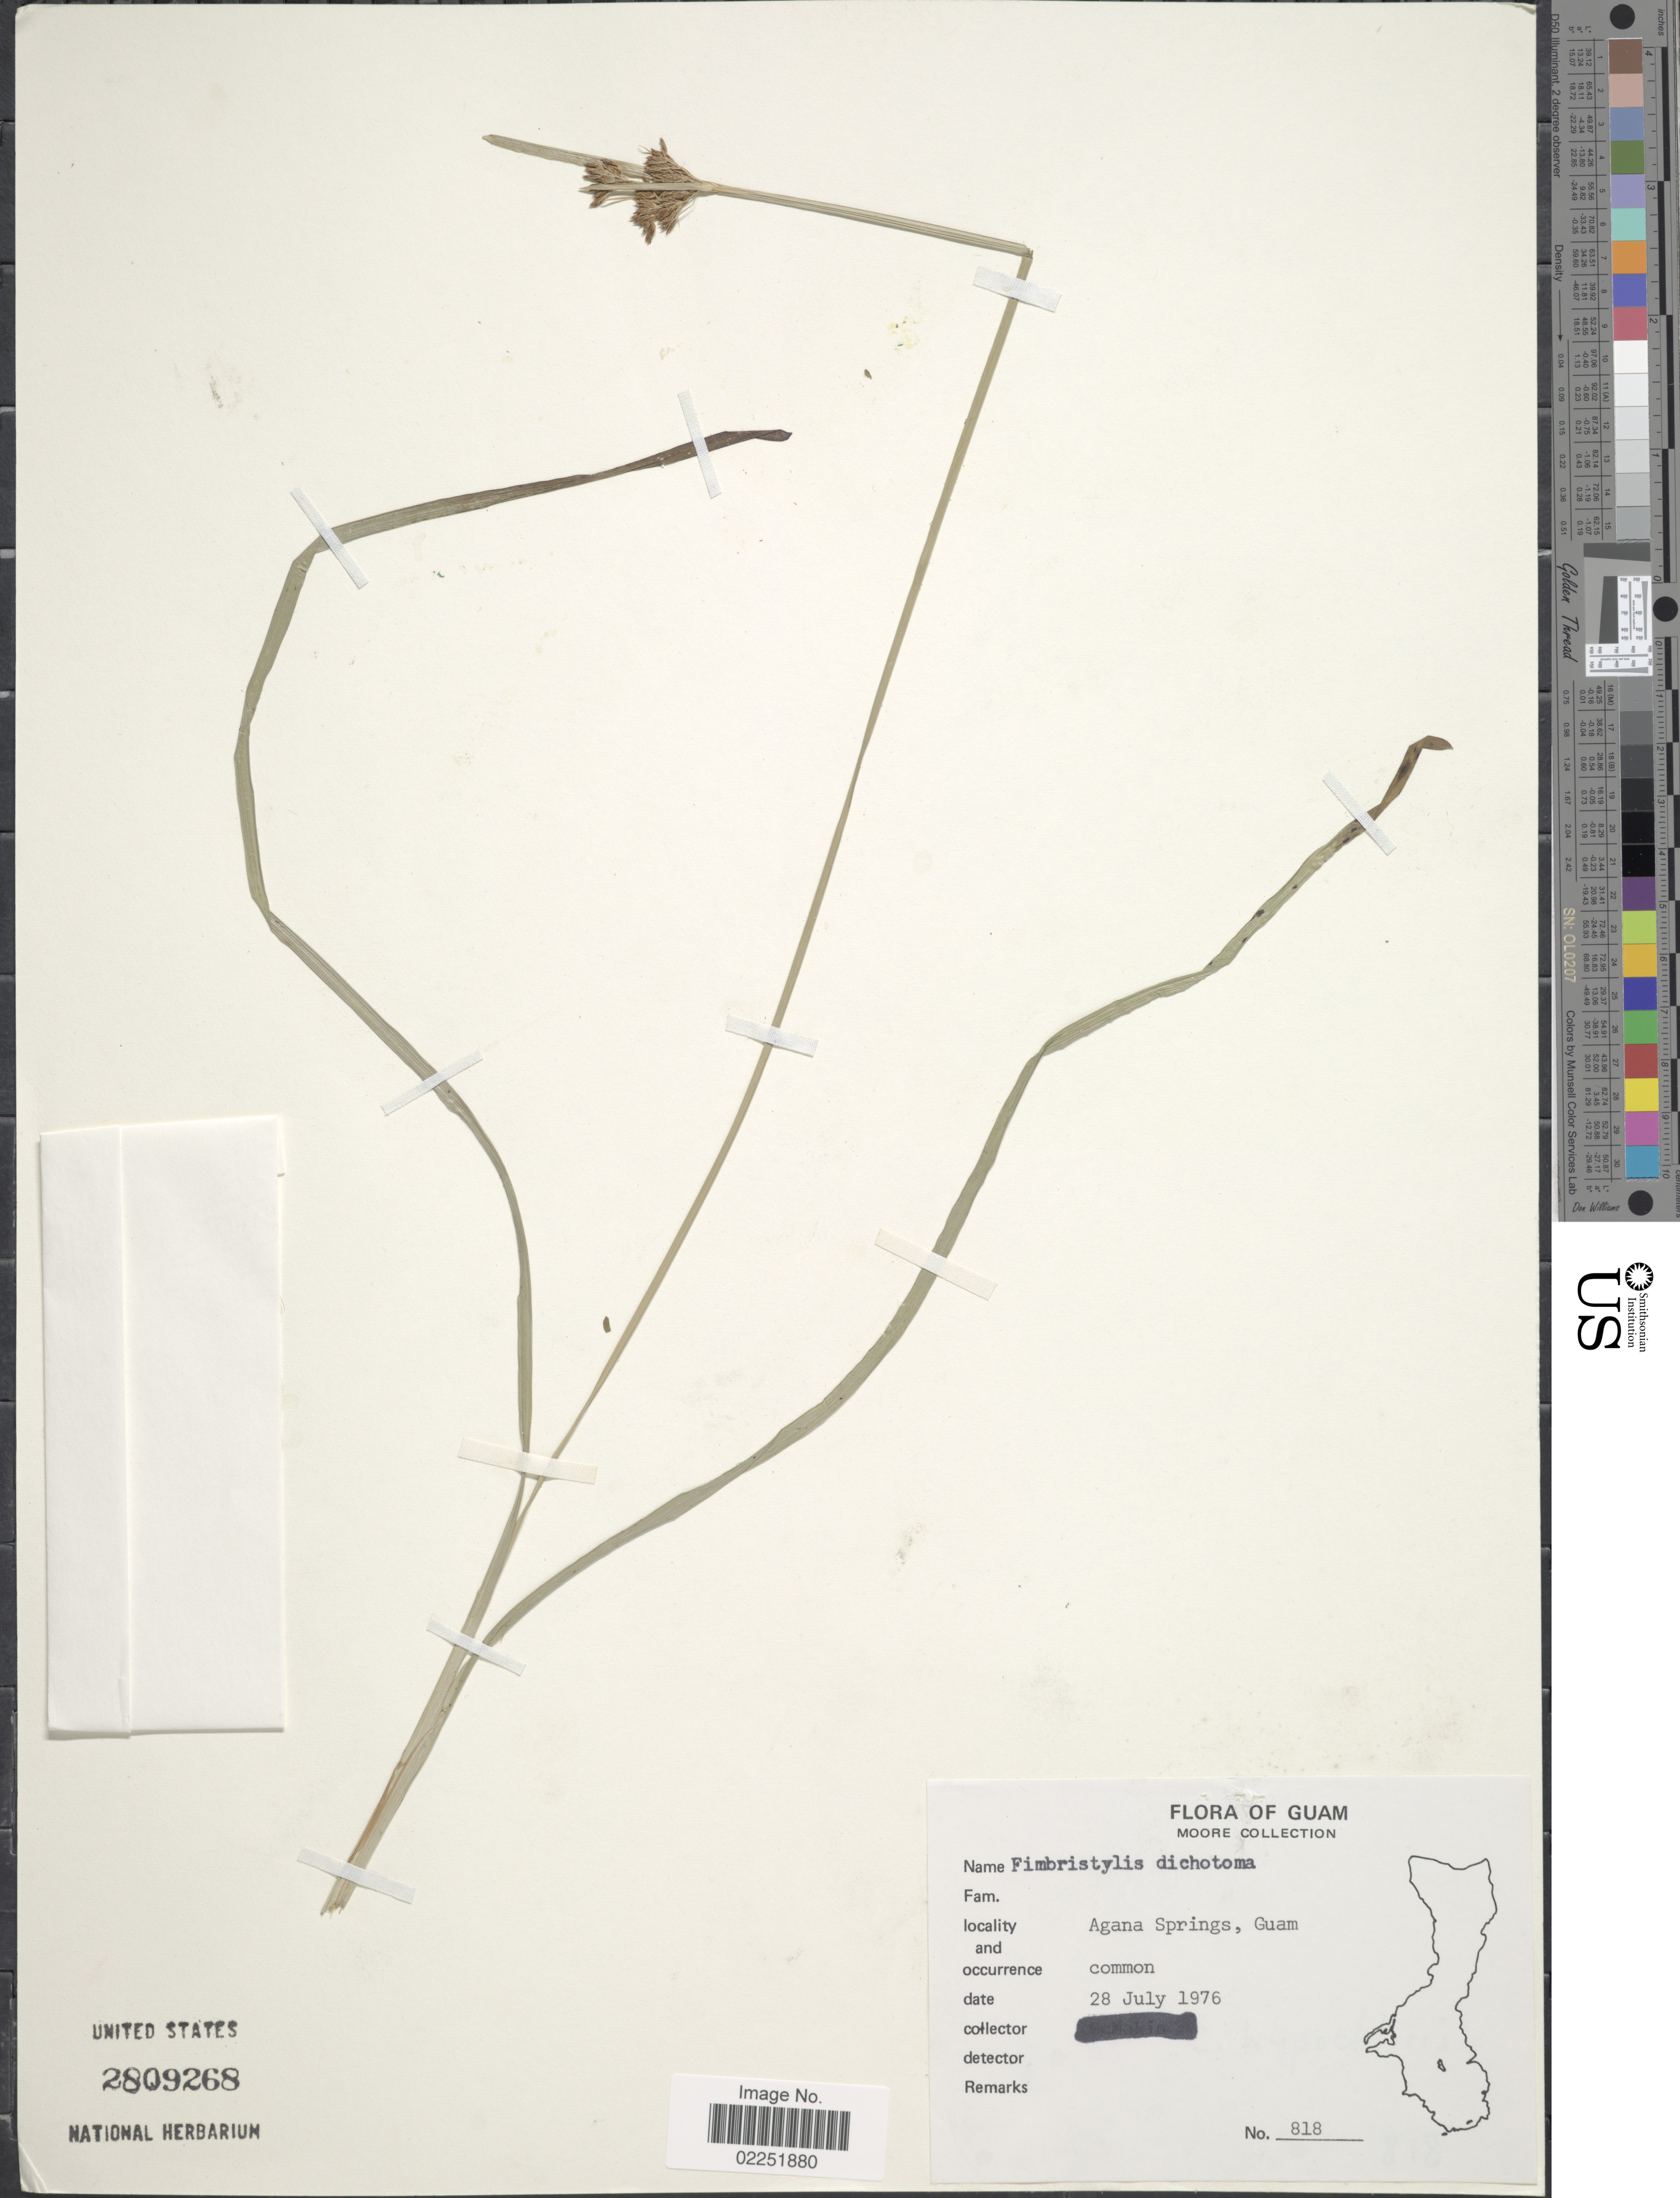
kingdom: Plantae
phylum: Tracheophyta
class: Liliopsida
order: Poales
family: Cyperaceae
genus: Fimbristylis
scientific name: Fimbristylis dichotoma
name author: (L.) Vahl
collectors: ex herb. Moore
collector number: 818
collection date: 1976-07-28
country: Guam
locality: Moore Collection, Agana Springs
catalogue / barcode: US 2809268